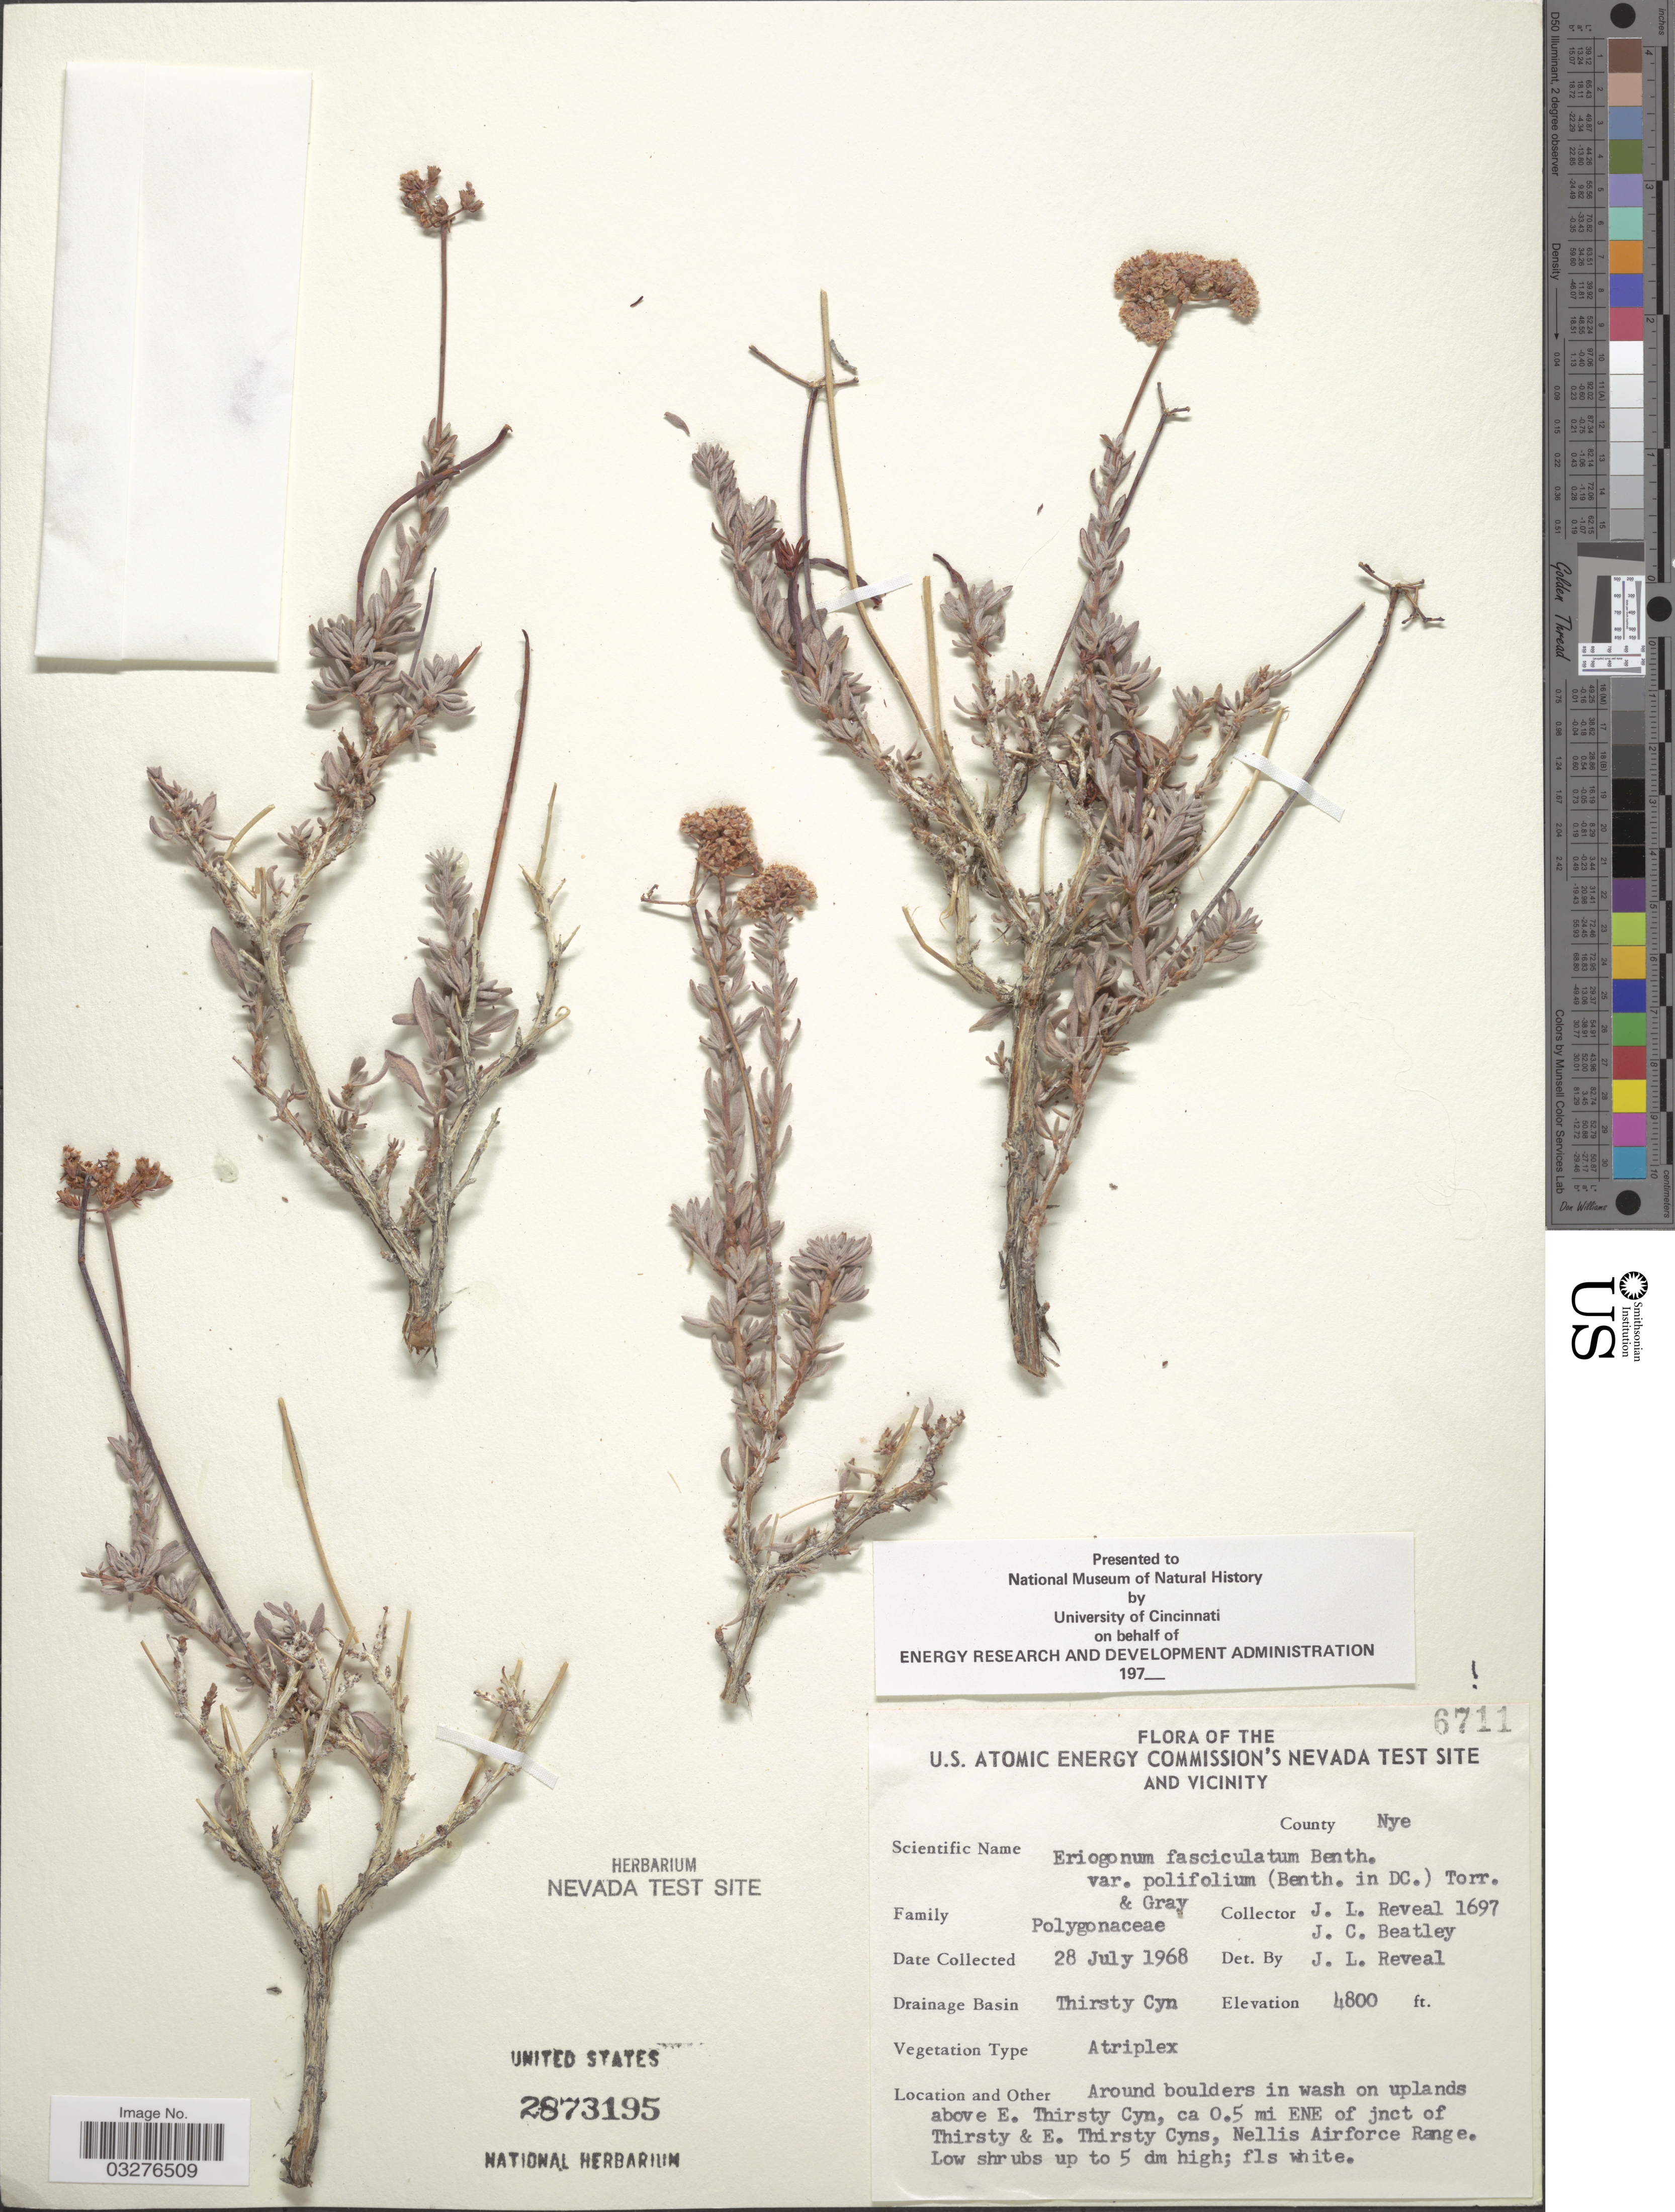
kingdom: Plantae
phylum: Tracheophyta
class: Magnoliopsida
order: Caryophyllales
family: Polygonaceae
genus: Eriogonum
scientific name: Eriogonum fasciculatum var. polifolium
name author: (Benth.) Torr. & A. Gray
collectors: J. L. Reveal & J. C. Beatley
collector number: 1697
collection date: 1968-07-28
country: United States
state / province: Nevada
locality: U.S. Atomic Energy Commission's Nevada Test Site and Vicinity, County Nye, Drainage Basin Thirsty Cyn, Around boulders in wash on uplands above E. Thirsty Cyn, ca. 0.5 mi ENE of jnct of Thirsty & E. Thirsty Cyns, Nellis Airforce Range.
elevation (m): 1463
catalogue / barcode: US 2873195